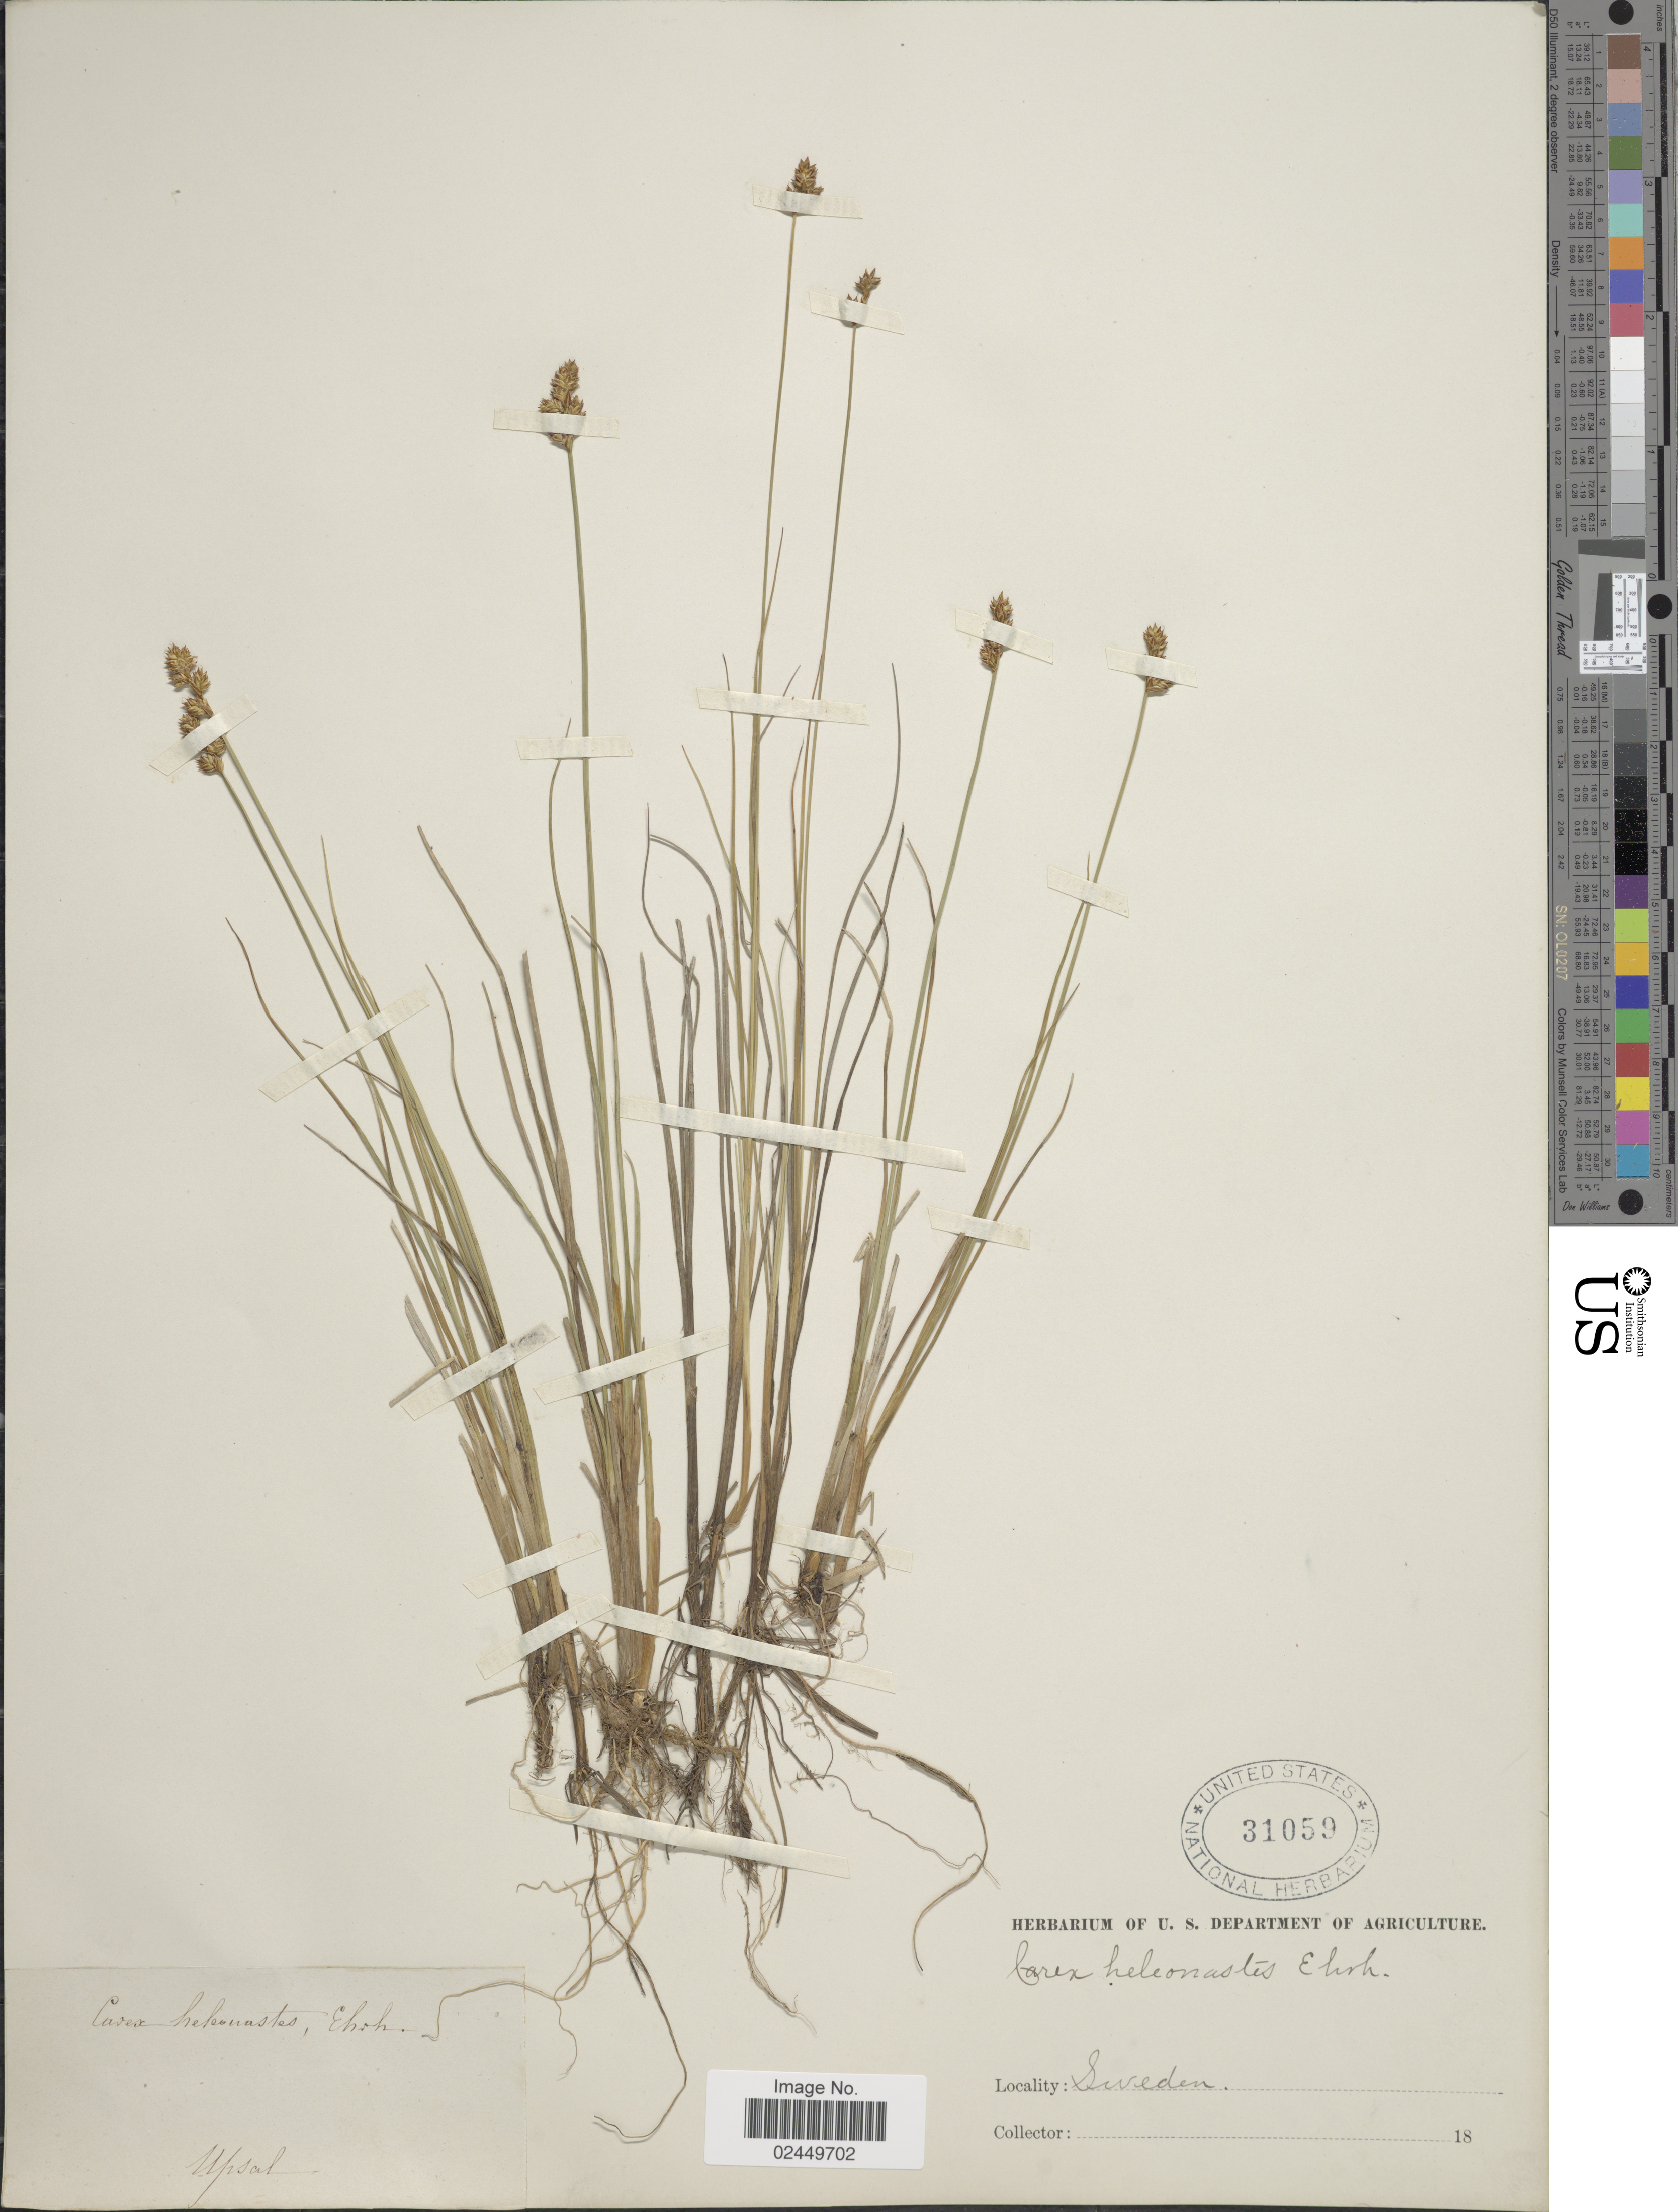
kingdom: Plantae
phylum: Tracheophyta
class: Liliopsida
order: Poales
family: Cyperaceae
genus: Carex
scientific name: Carex heleonastes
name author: Ehrh. ex L. f.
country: Sweden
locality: Upsala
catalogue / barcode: US 31059